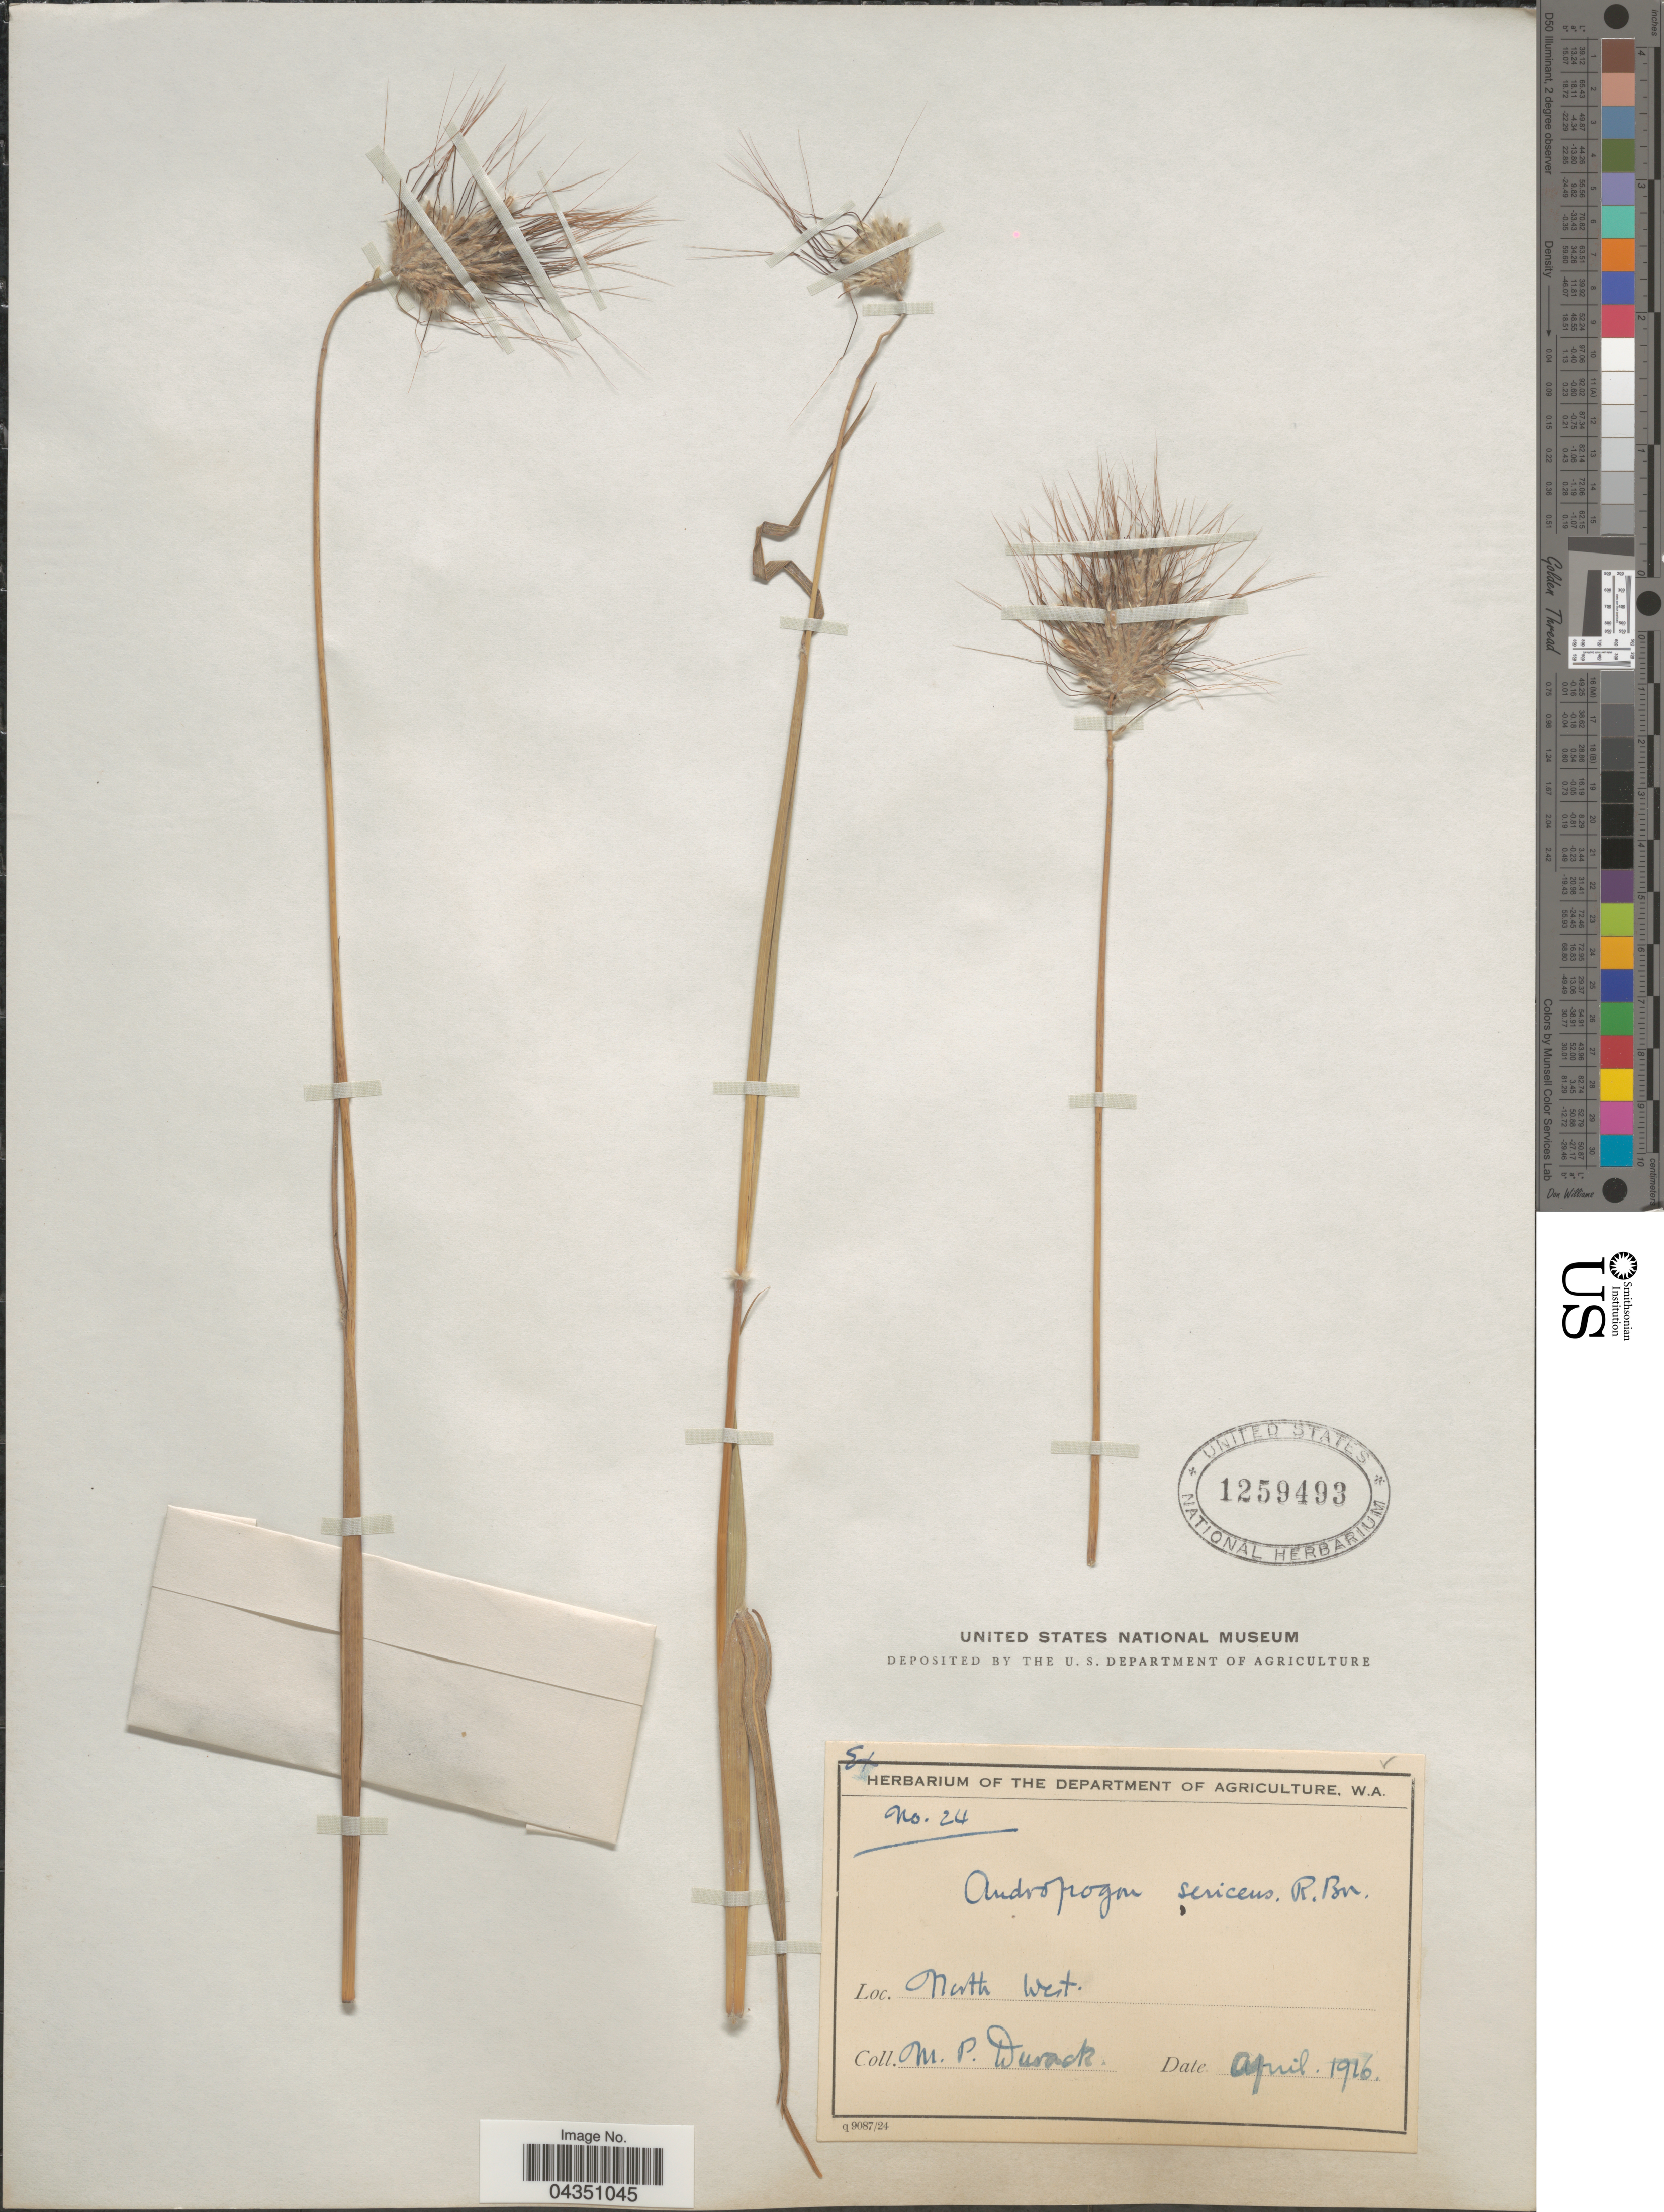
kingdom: Plantae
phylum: Tracheophyta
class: Liliopsida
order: Poales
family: Poaceae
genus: Dichanthium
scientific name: Dichanthium sericeum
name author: (R. Br.) A. Camus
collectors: M. Durack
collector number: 24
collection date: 1916-04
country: Australia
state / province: Western Australia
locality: North West.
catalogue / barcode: US 1259493